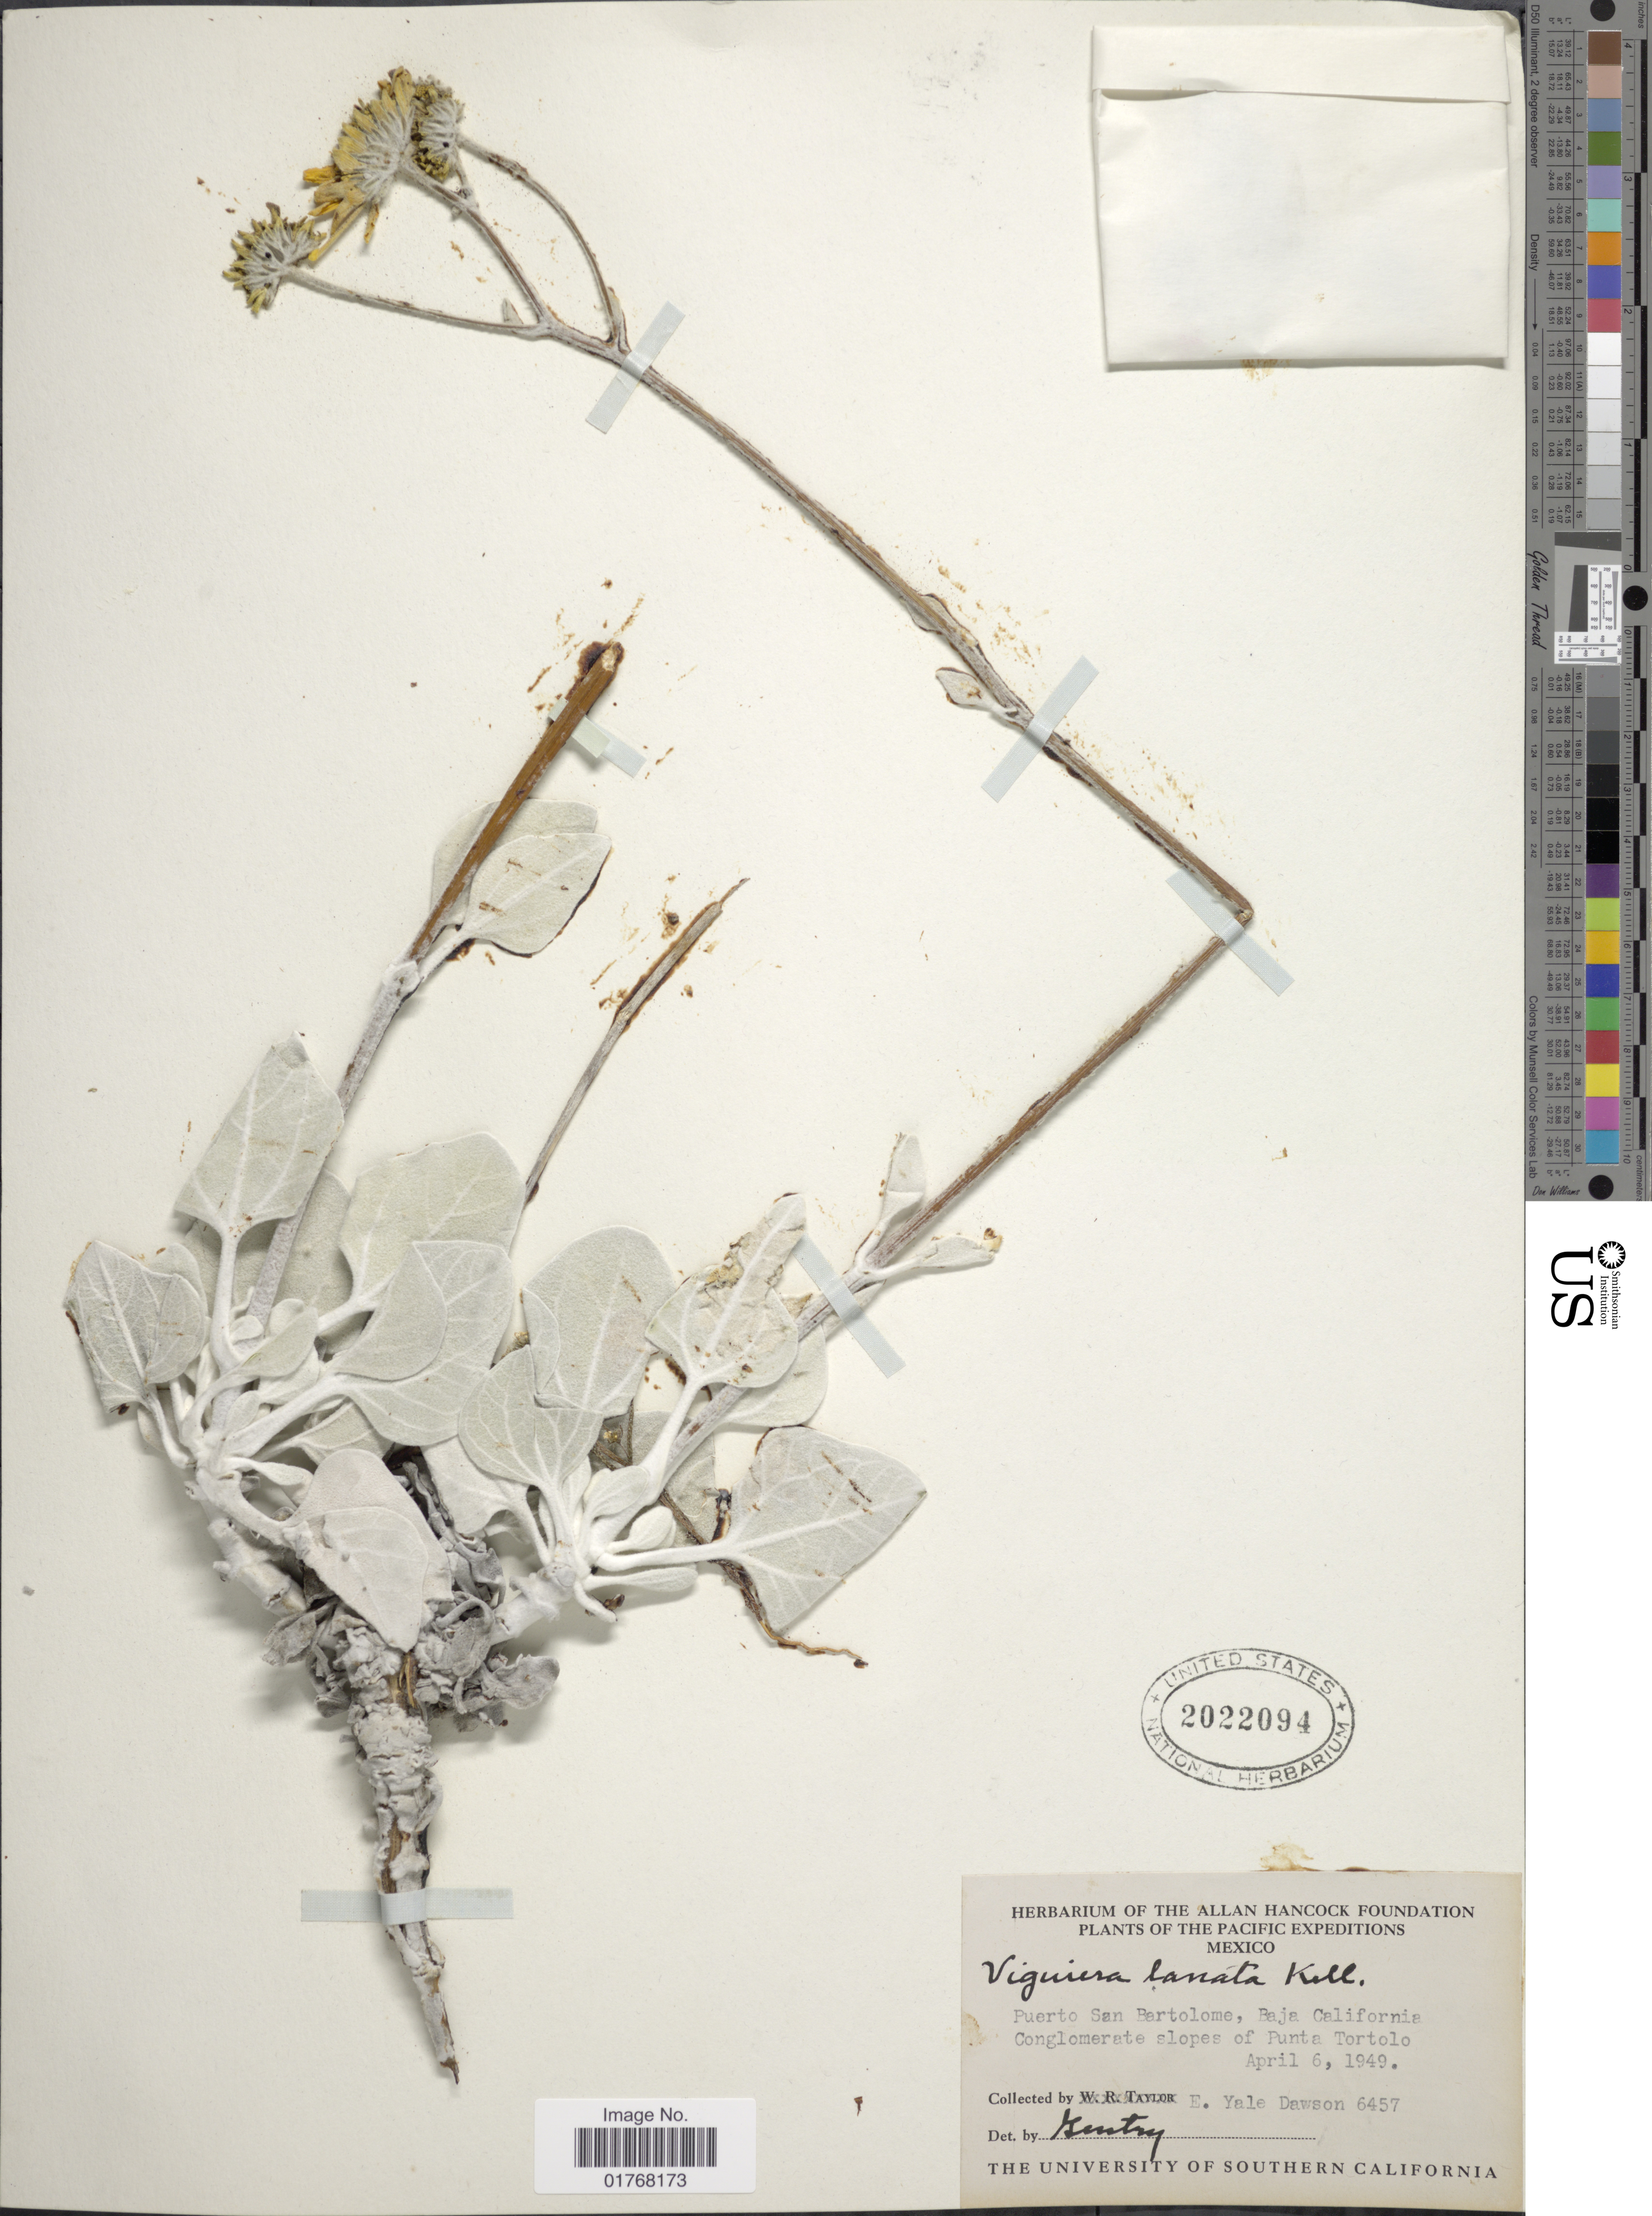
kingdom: Plantae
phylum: Tracheophyta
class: Magnoliopsida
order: Asterales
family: Asteraceae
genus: Viguiera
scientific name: Viguiera lanata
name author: (Kellogg) A. Gray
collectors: N. Yensen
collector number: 6457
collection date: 1949-04-06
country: Mexico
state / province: Baja California Sur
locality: The Pacific, Puerto San Bartoome, Baja California Conglomerate slopes of Punta Tortolo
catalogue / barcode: US 2022094